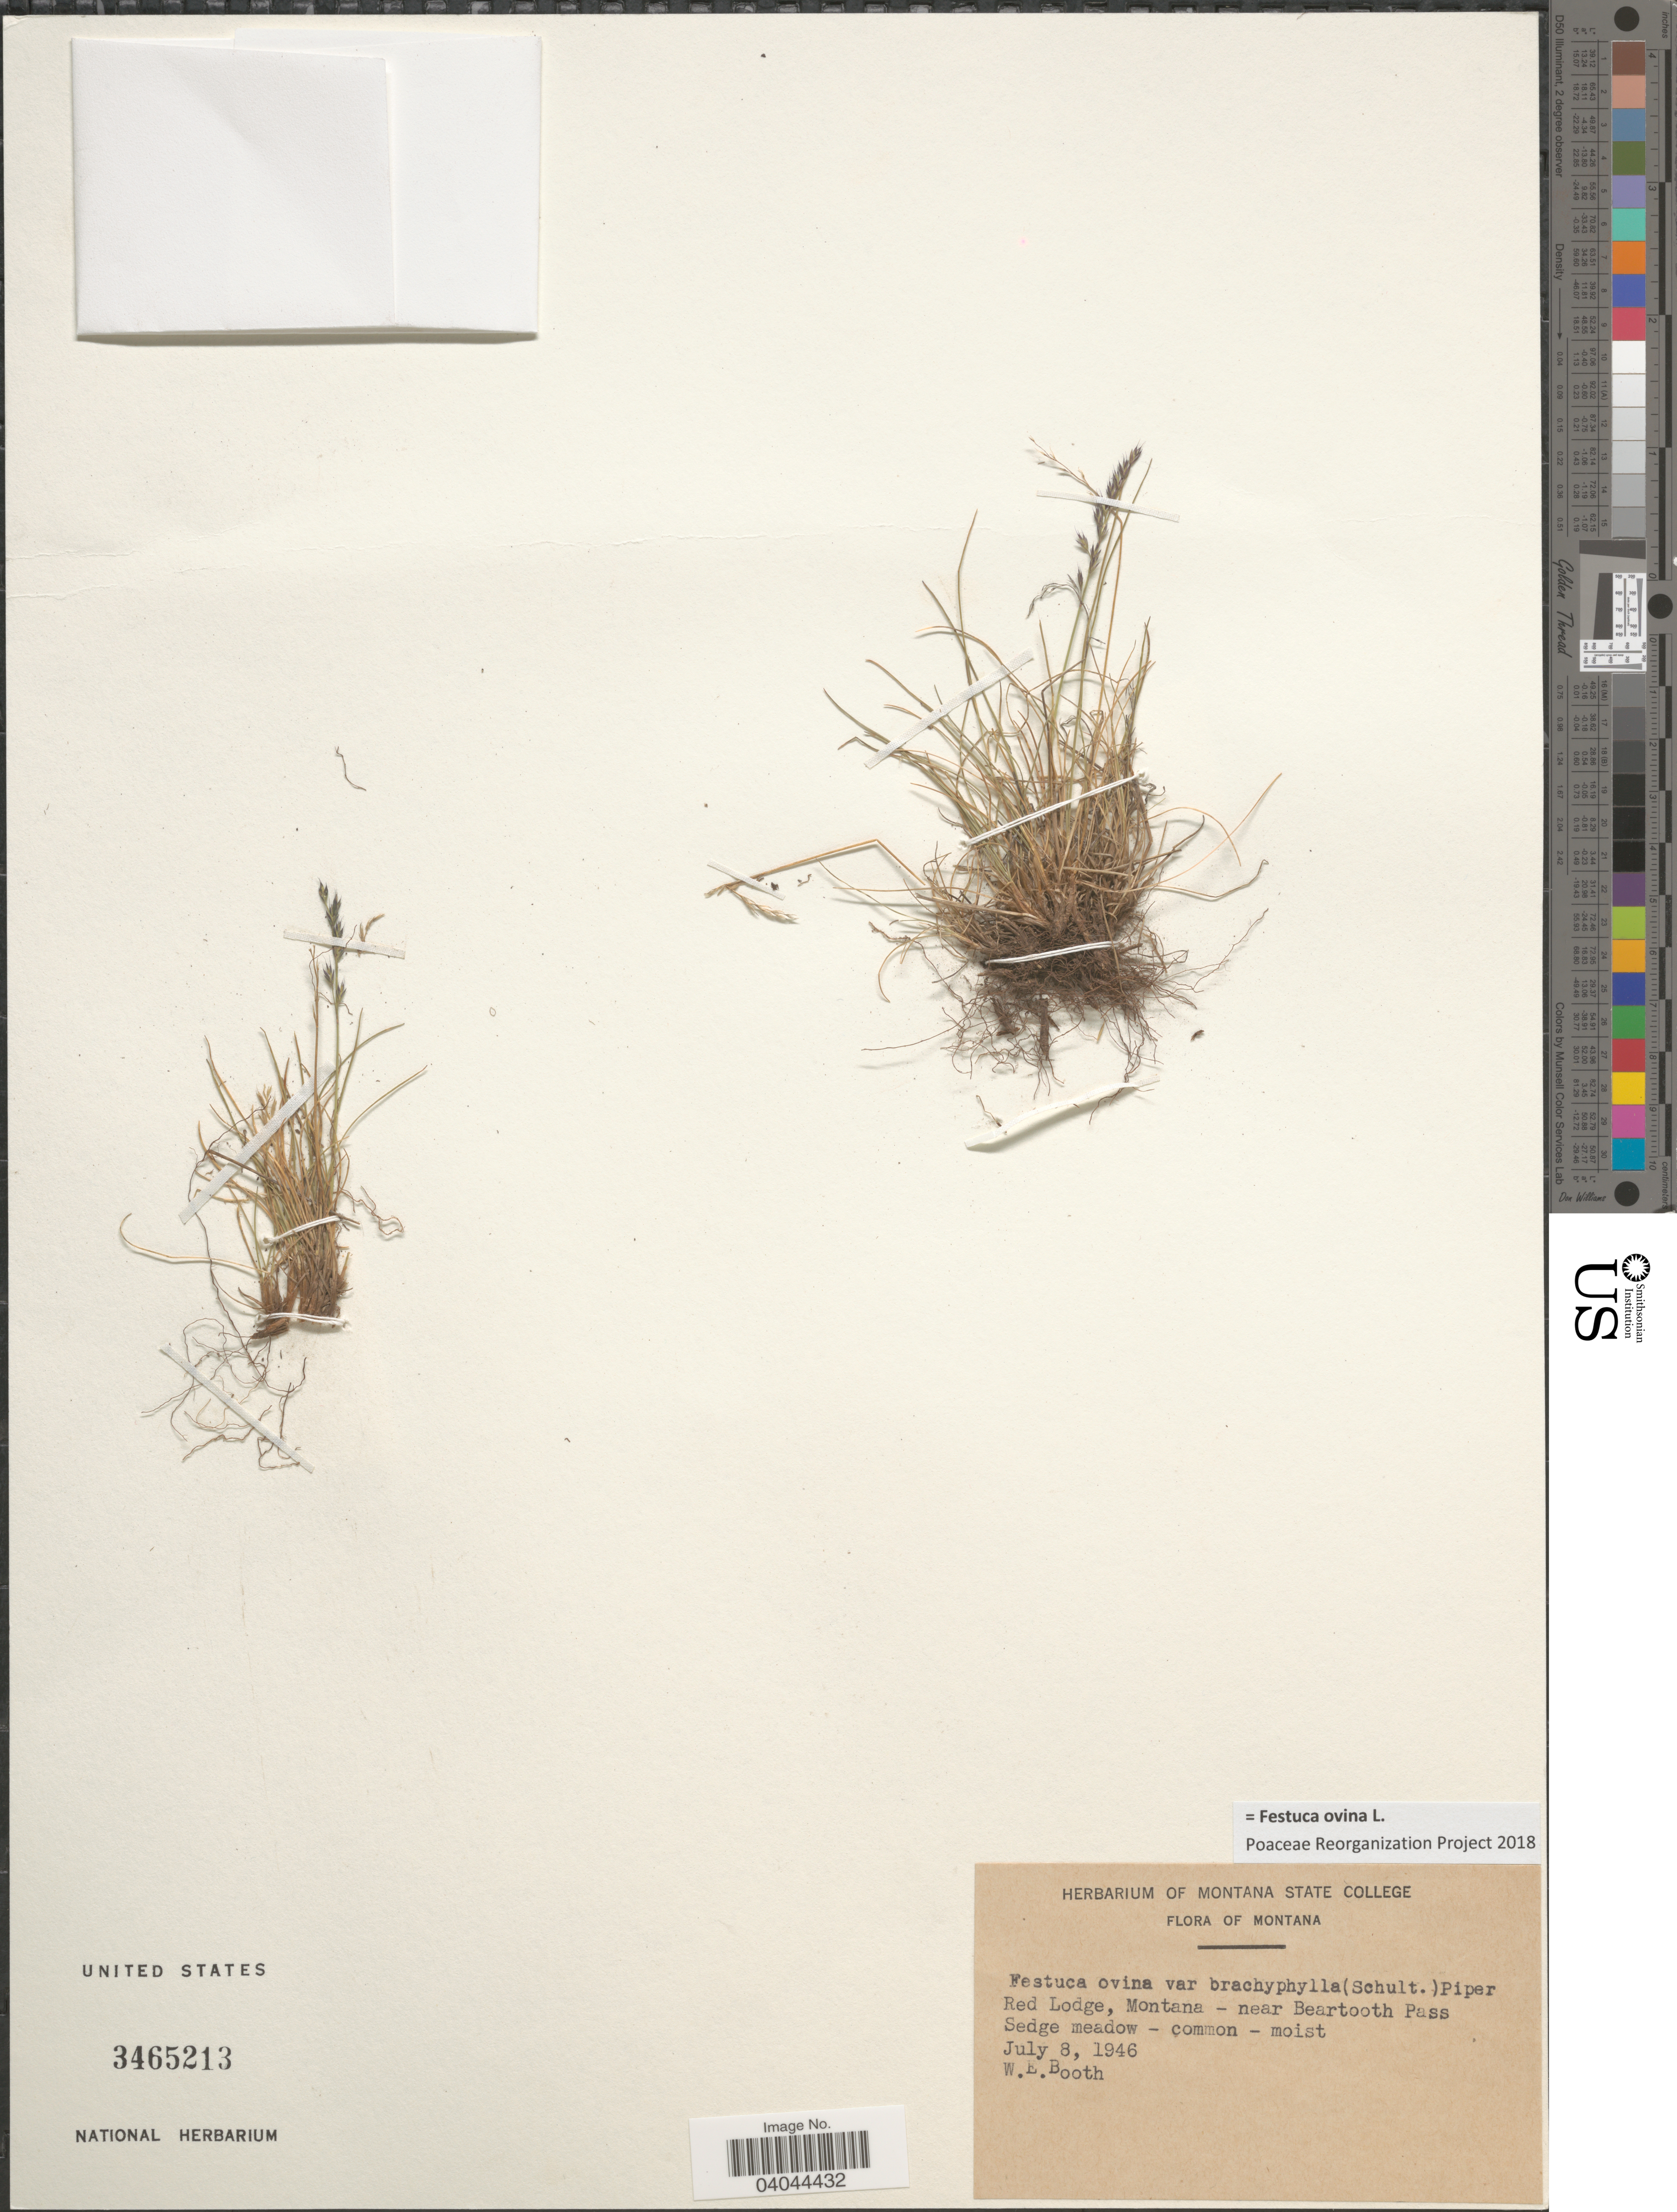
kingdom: Plantae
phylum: Tracheophyta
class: Liliopsida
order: Poales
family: Poaceae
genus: Festuca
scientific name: Festuca ovina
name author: L.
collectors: W. Booth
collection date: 1946-07-08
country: United States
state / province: Montana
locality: Red Lodge - near Beartooth Pass Sedge meadow.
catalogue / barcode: US 3465213